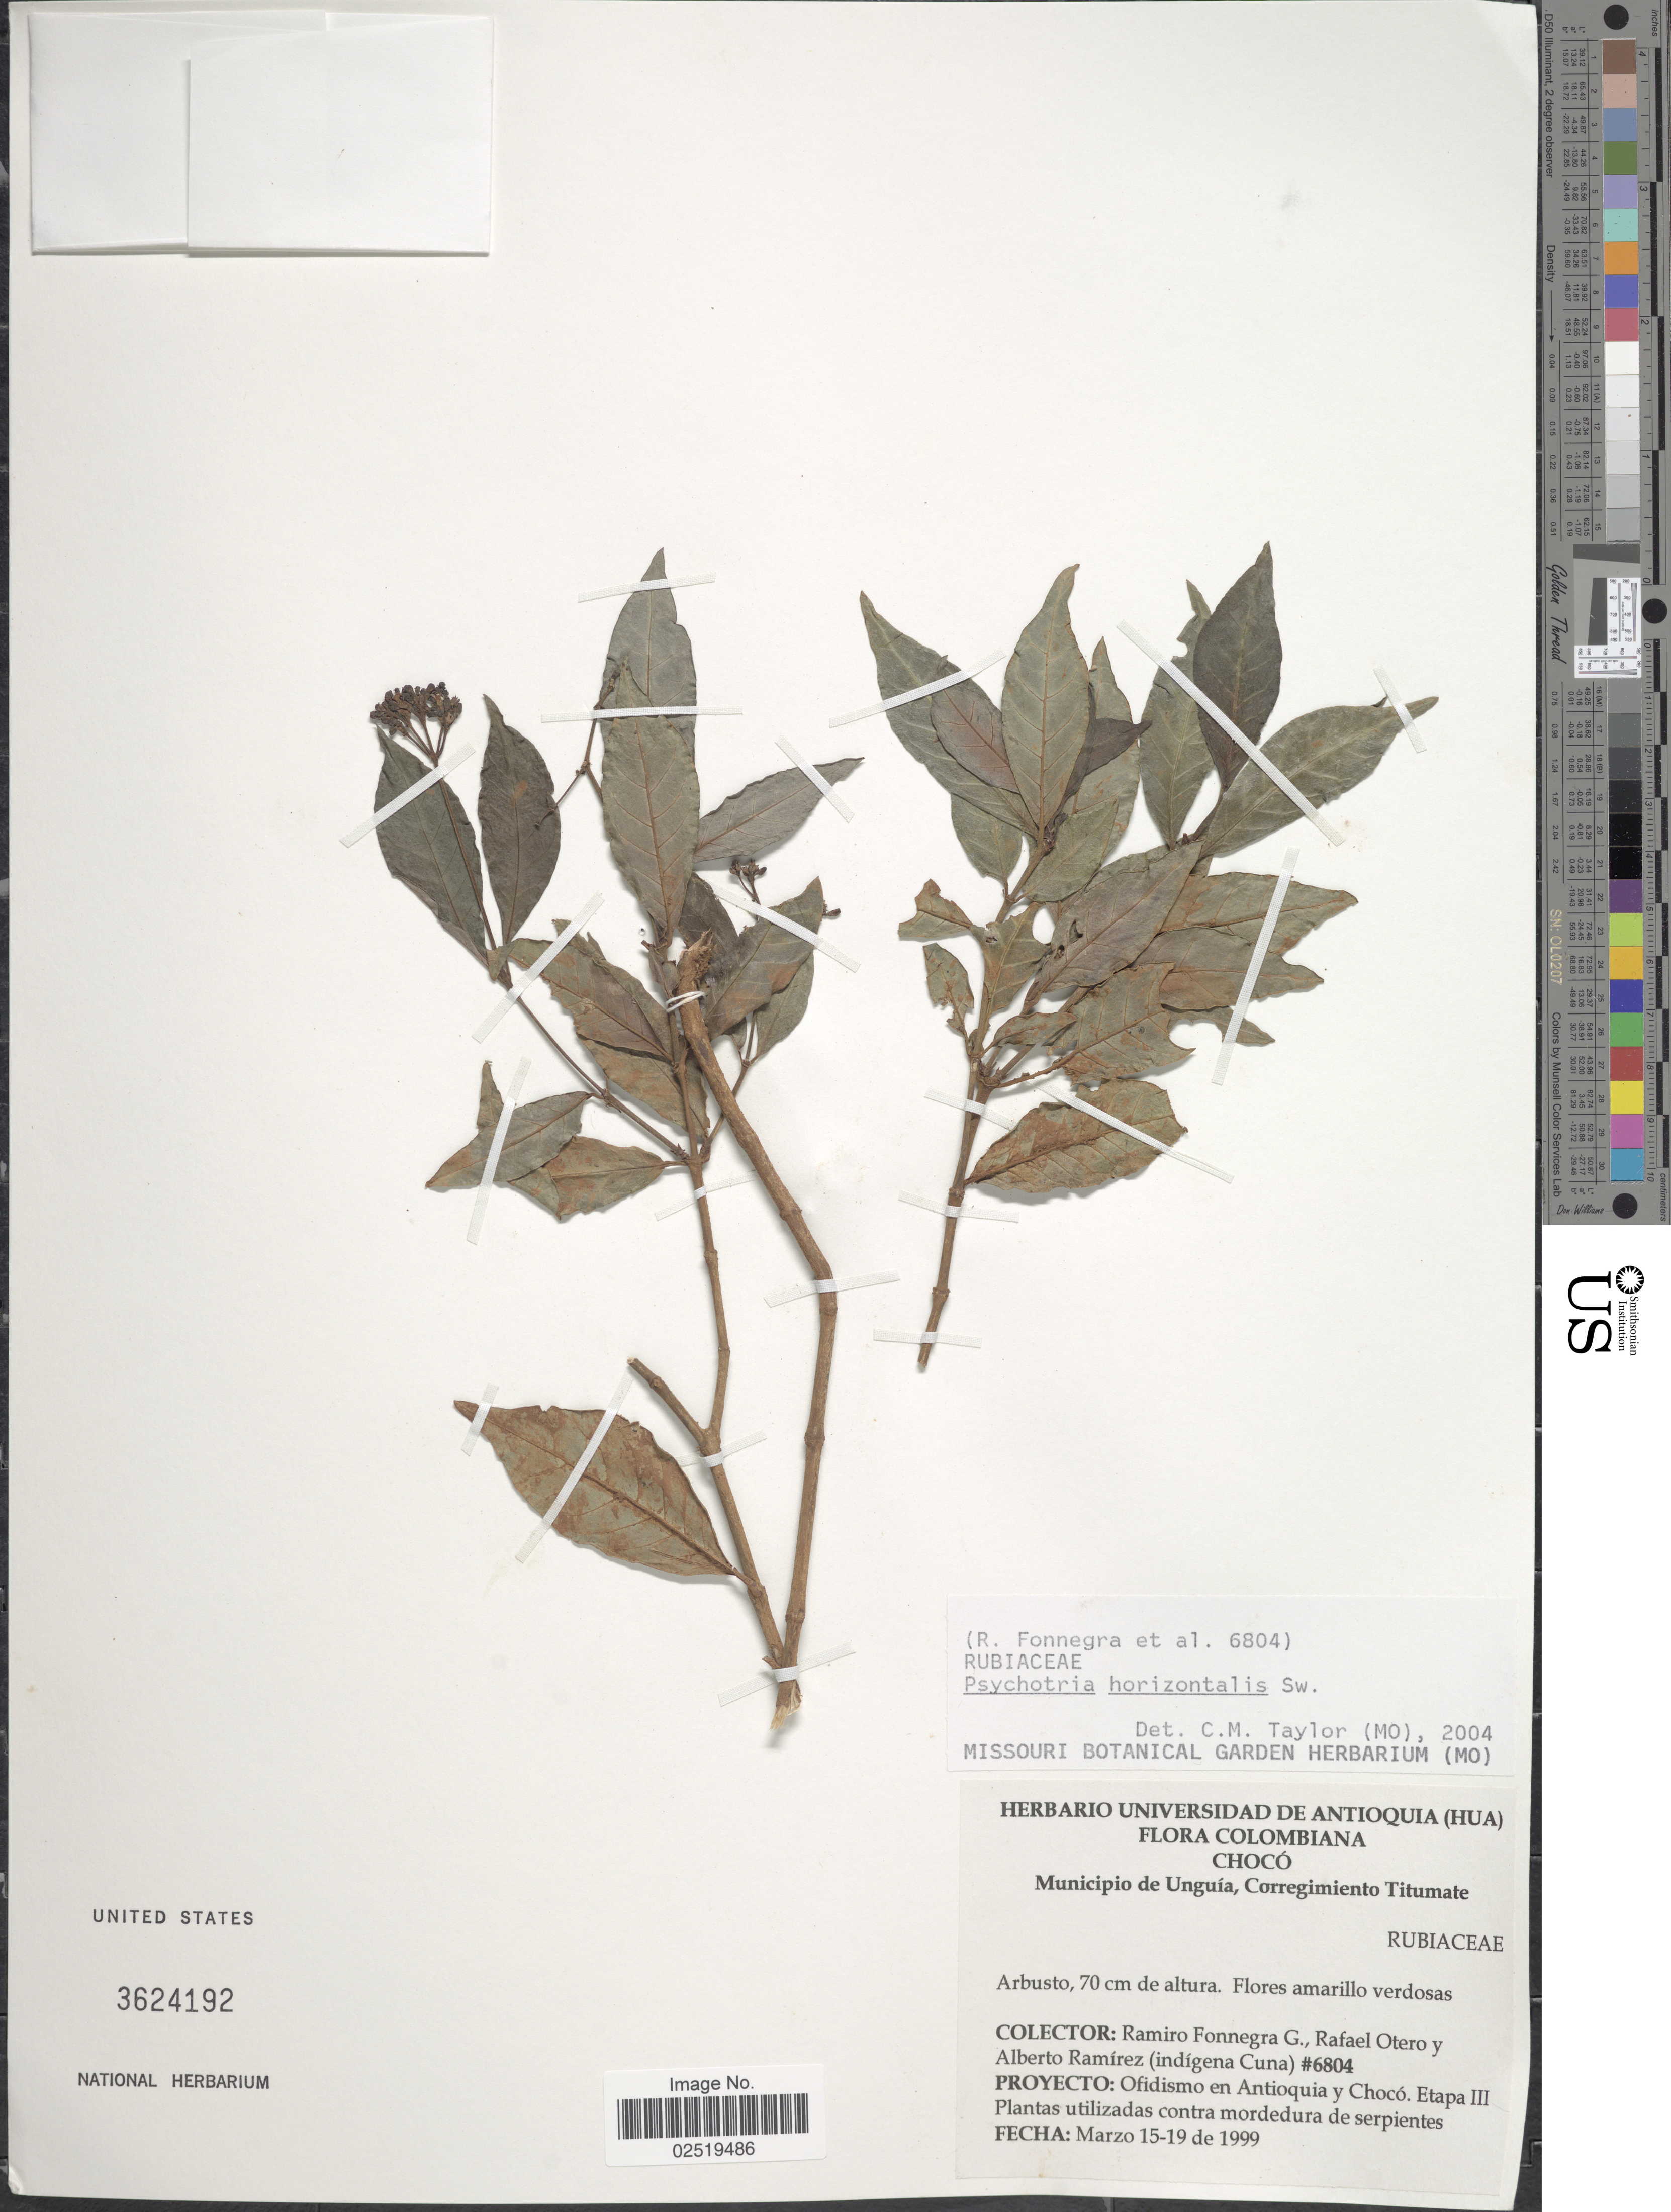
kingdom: Plantae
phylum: Tracheophyta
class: Magnoliopsida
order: Gentianales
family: Rubiaceae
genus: Psychotria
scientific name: Psychotria horizontalis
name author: Sw.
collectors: R. Fonnegra G., R. Otero & A. Ramirez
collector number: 6804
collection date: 1999-03-15/1999-03-19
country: Colombia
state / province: Chocó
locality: Colombiana, Municipio de Unguia, Corregimiento Titumate, Proyecto: Ofidismo en Antioquia y Choco, Etapa III [unsure placement].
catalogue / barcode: US 3624192